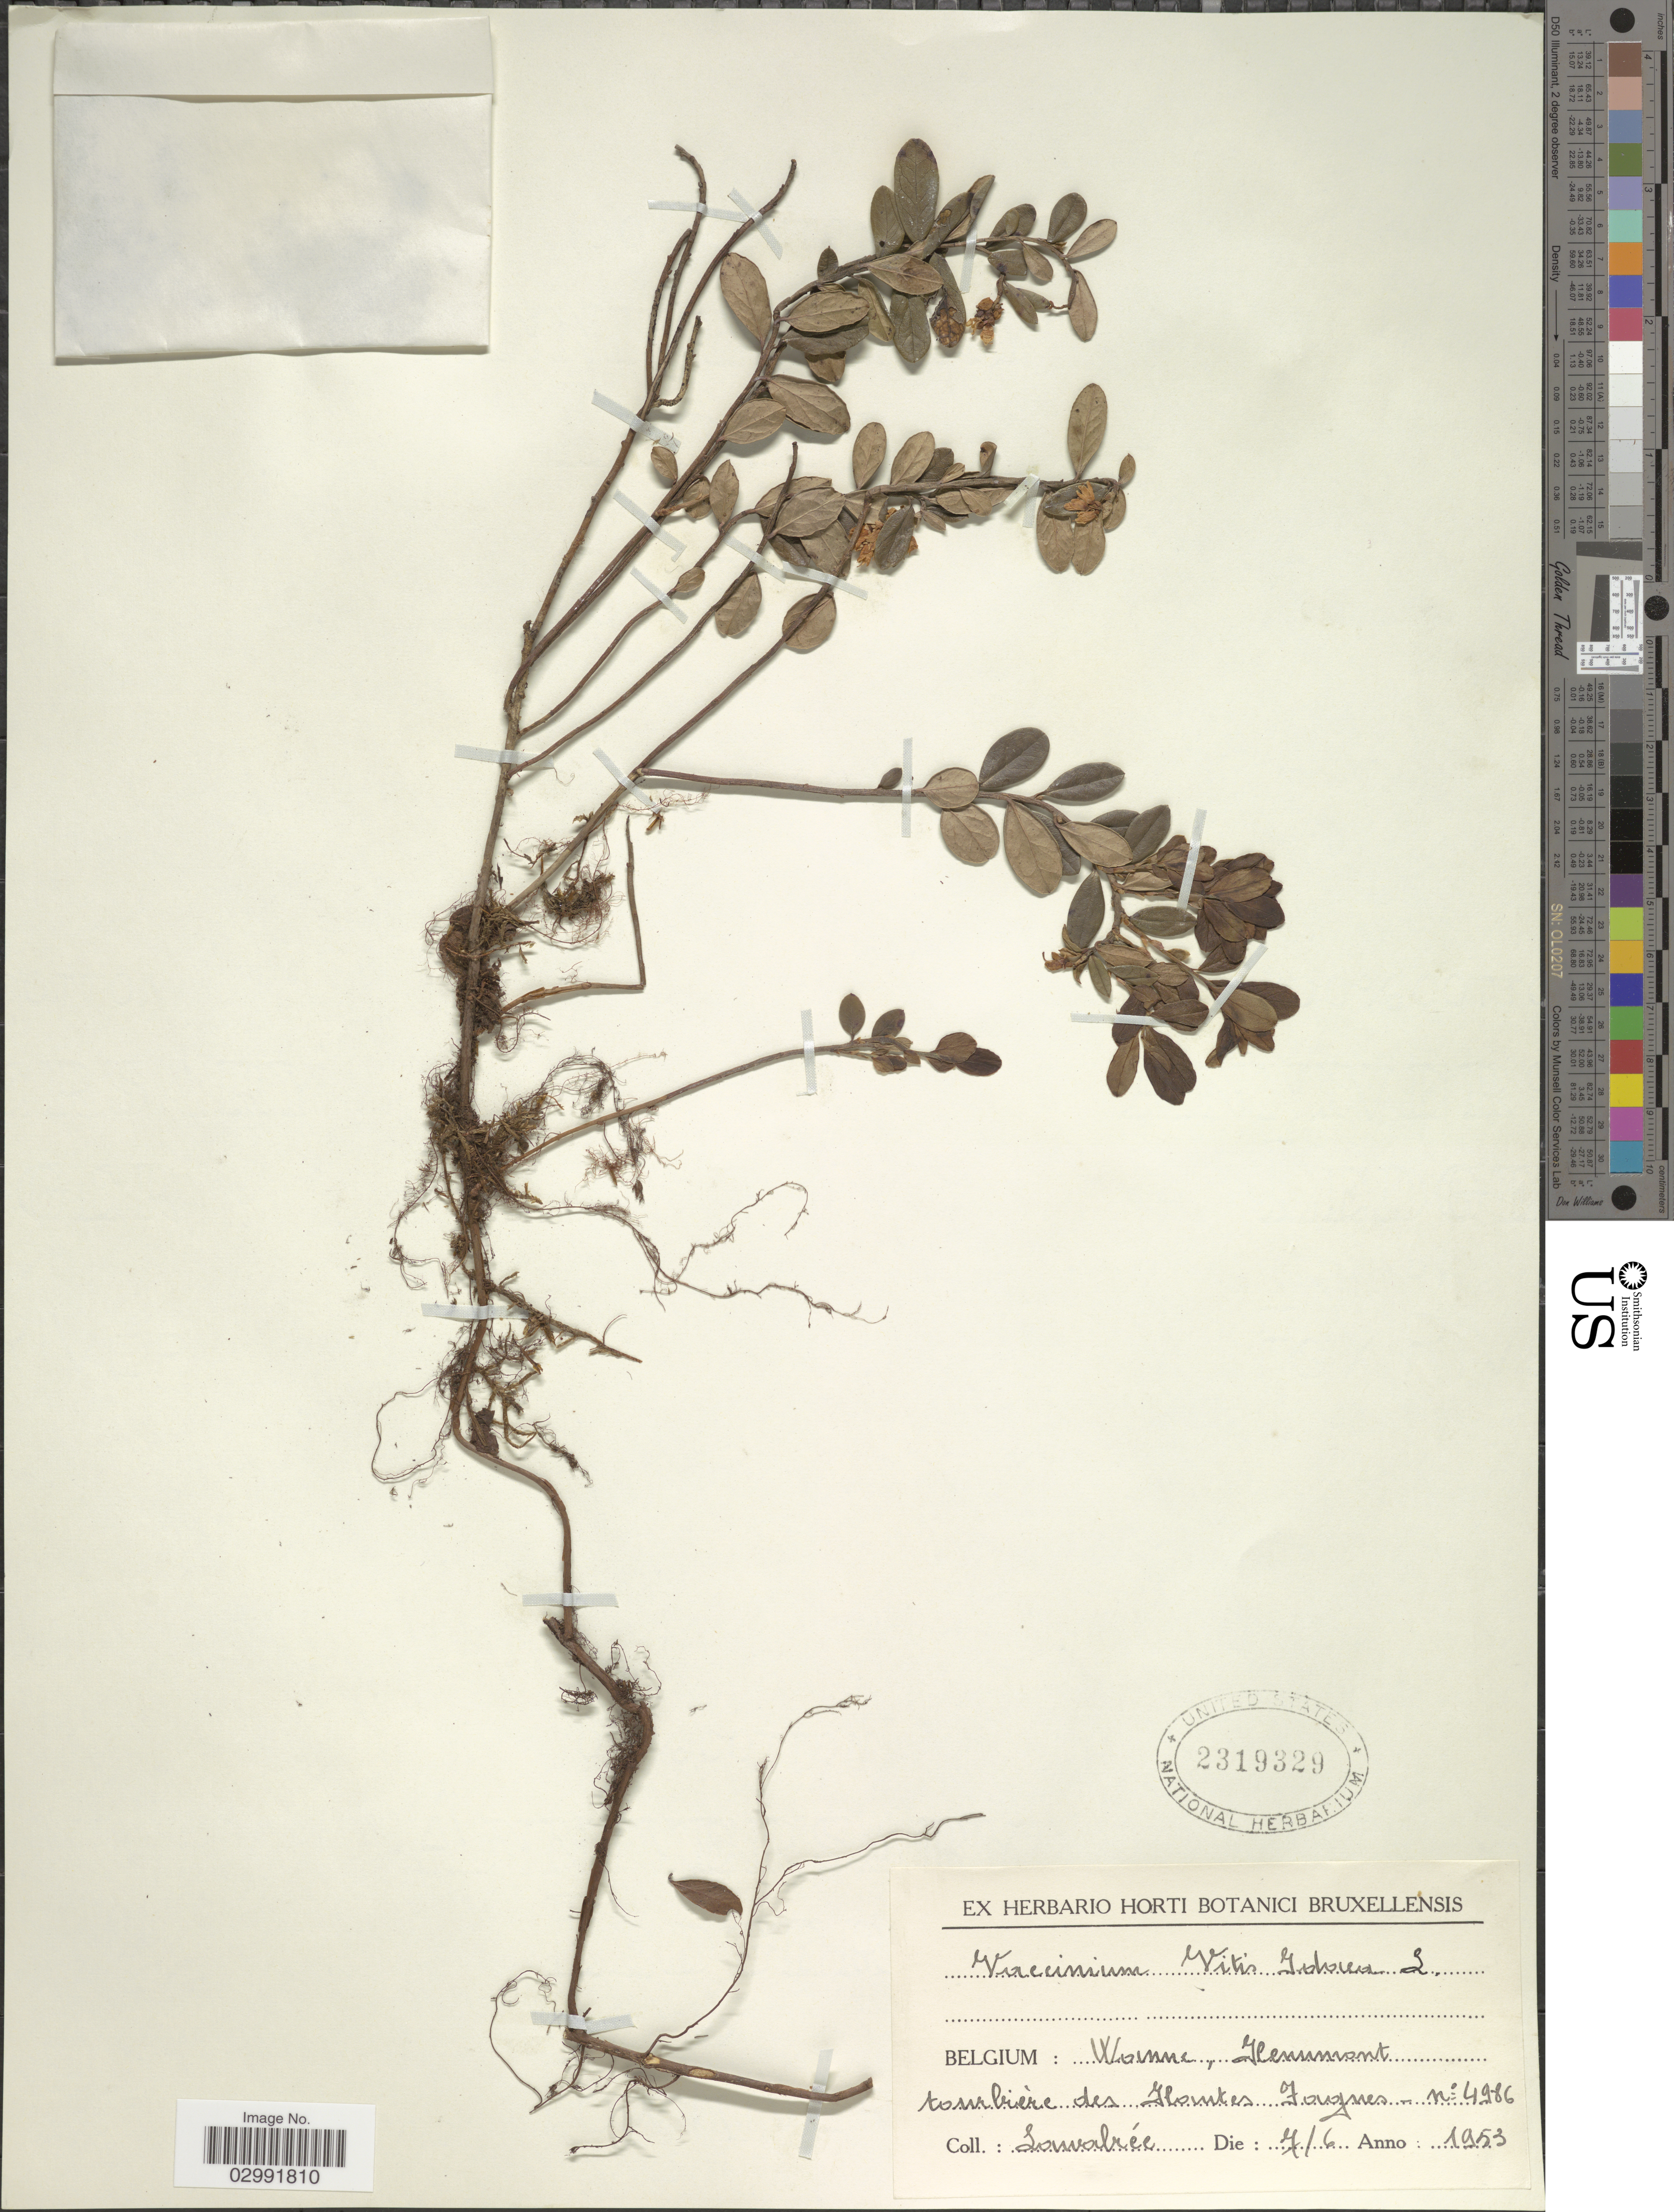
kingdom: Plantae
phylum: Tracheophyta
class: Magnoliopsida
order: Ericales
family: Ericaceae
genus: Vaccinium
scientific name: Vaccinium vitis-idaea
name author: L.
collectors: Louvalrée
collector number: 4986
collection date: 1953-06-07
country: Belgium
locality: Wanne, Henunrant [interpreted], tourbière des Hautes Fagnes.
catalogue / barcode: US 2319329